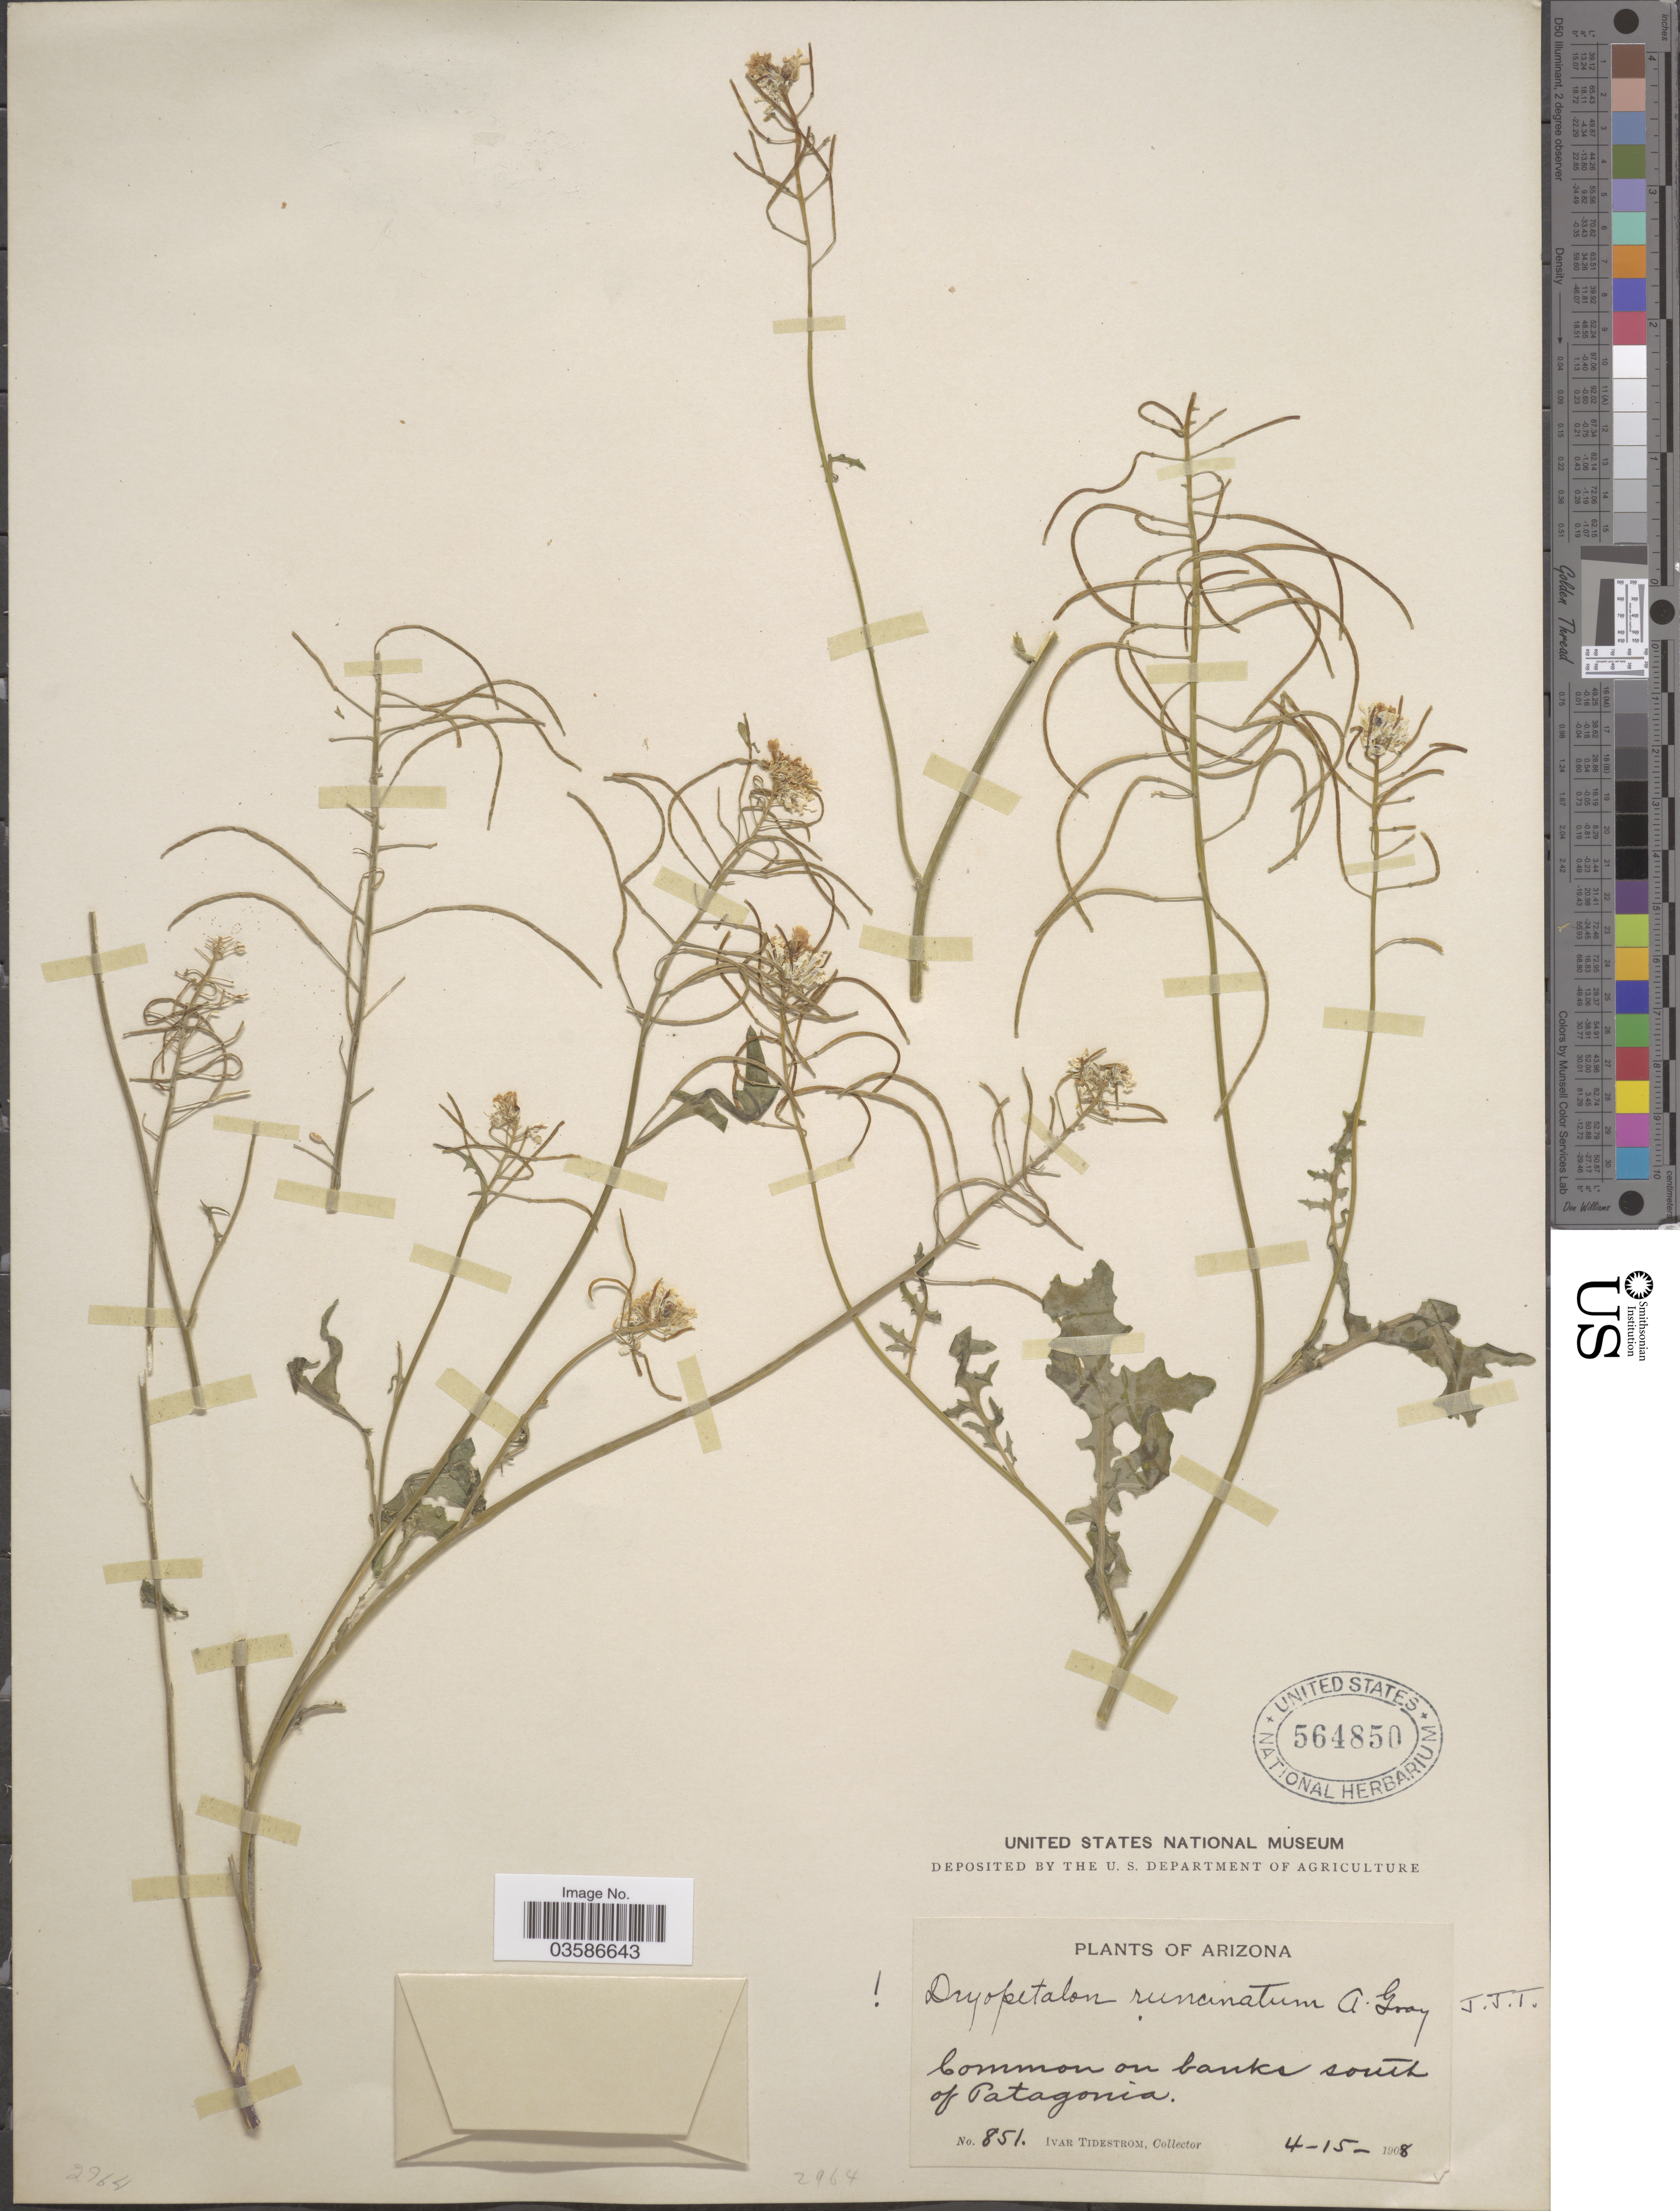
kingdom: Plantae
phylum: Tracheophyta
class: Magnoliopsida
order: Brassicales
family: Brassicaceae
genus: Dryopetalon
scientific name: Dryopetalon runcinatum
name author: A. Gray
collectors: I. F. Tidestrom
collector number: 851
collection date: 1908-04-15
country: United States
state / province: Arizona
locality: Banks south of Patagonia.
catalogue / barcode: US 564850